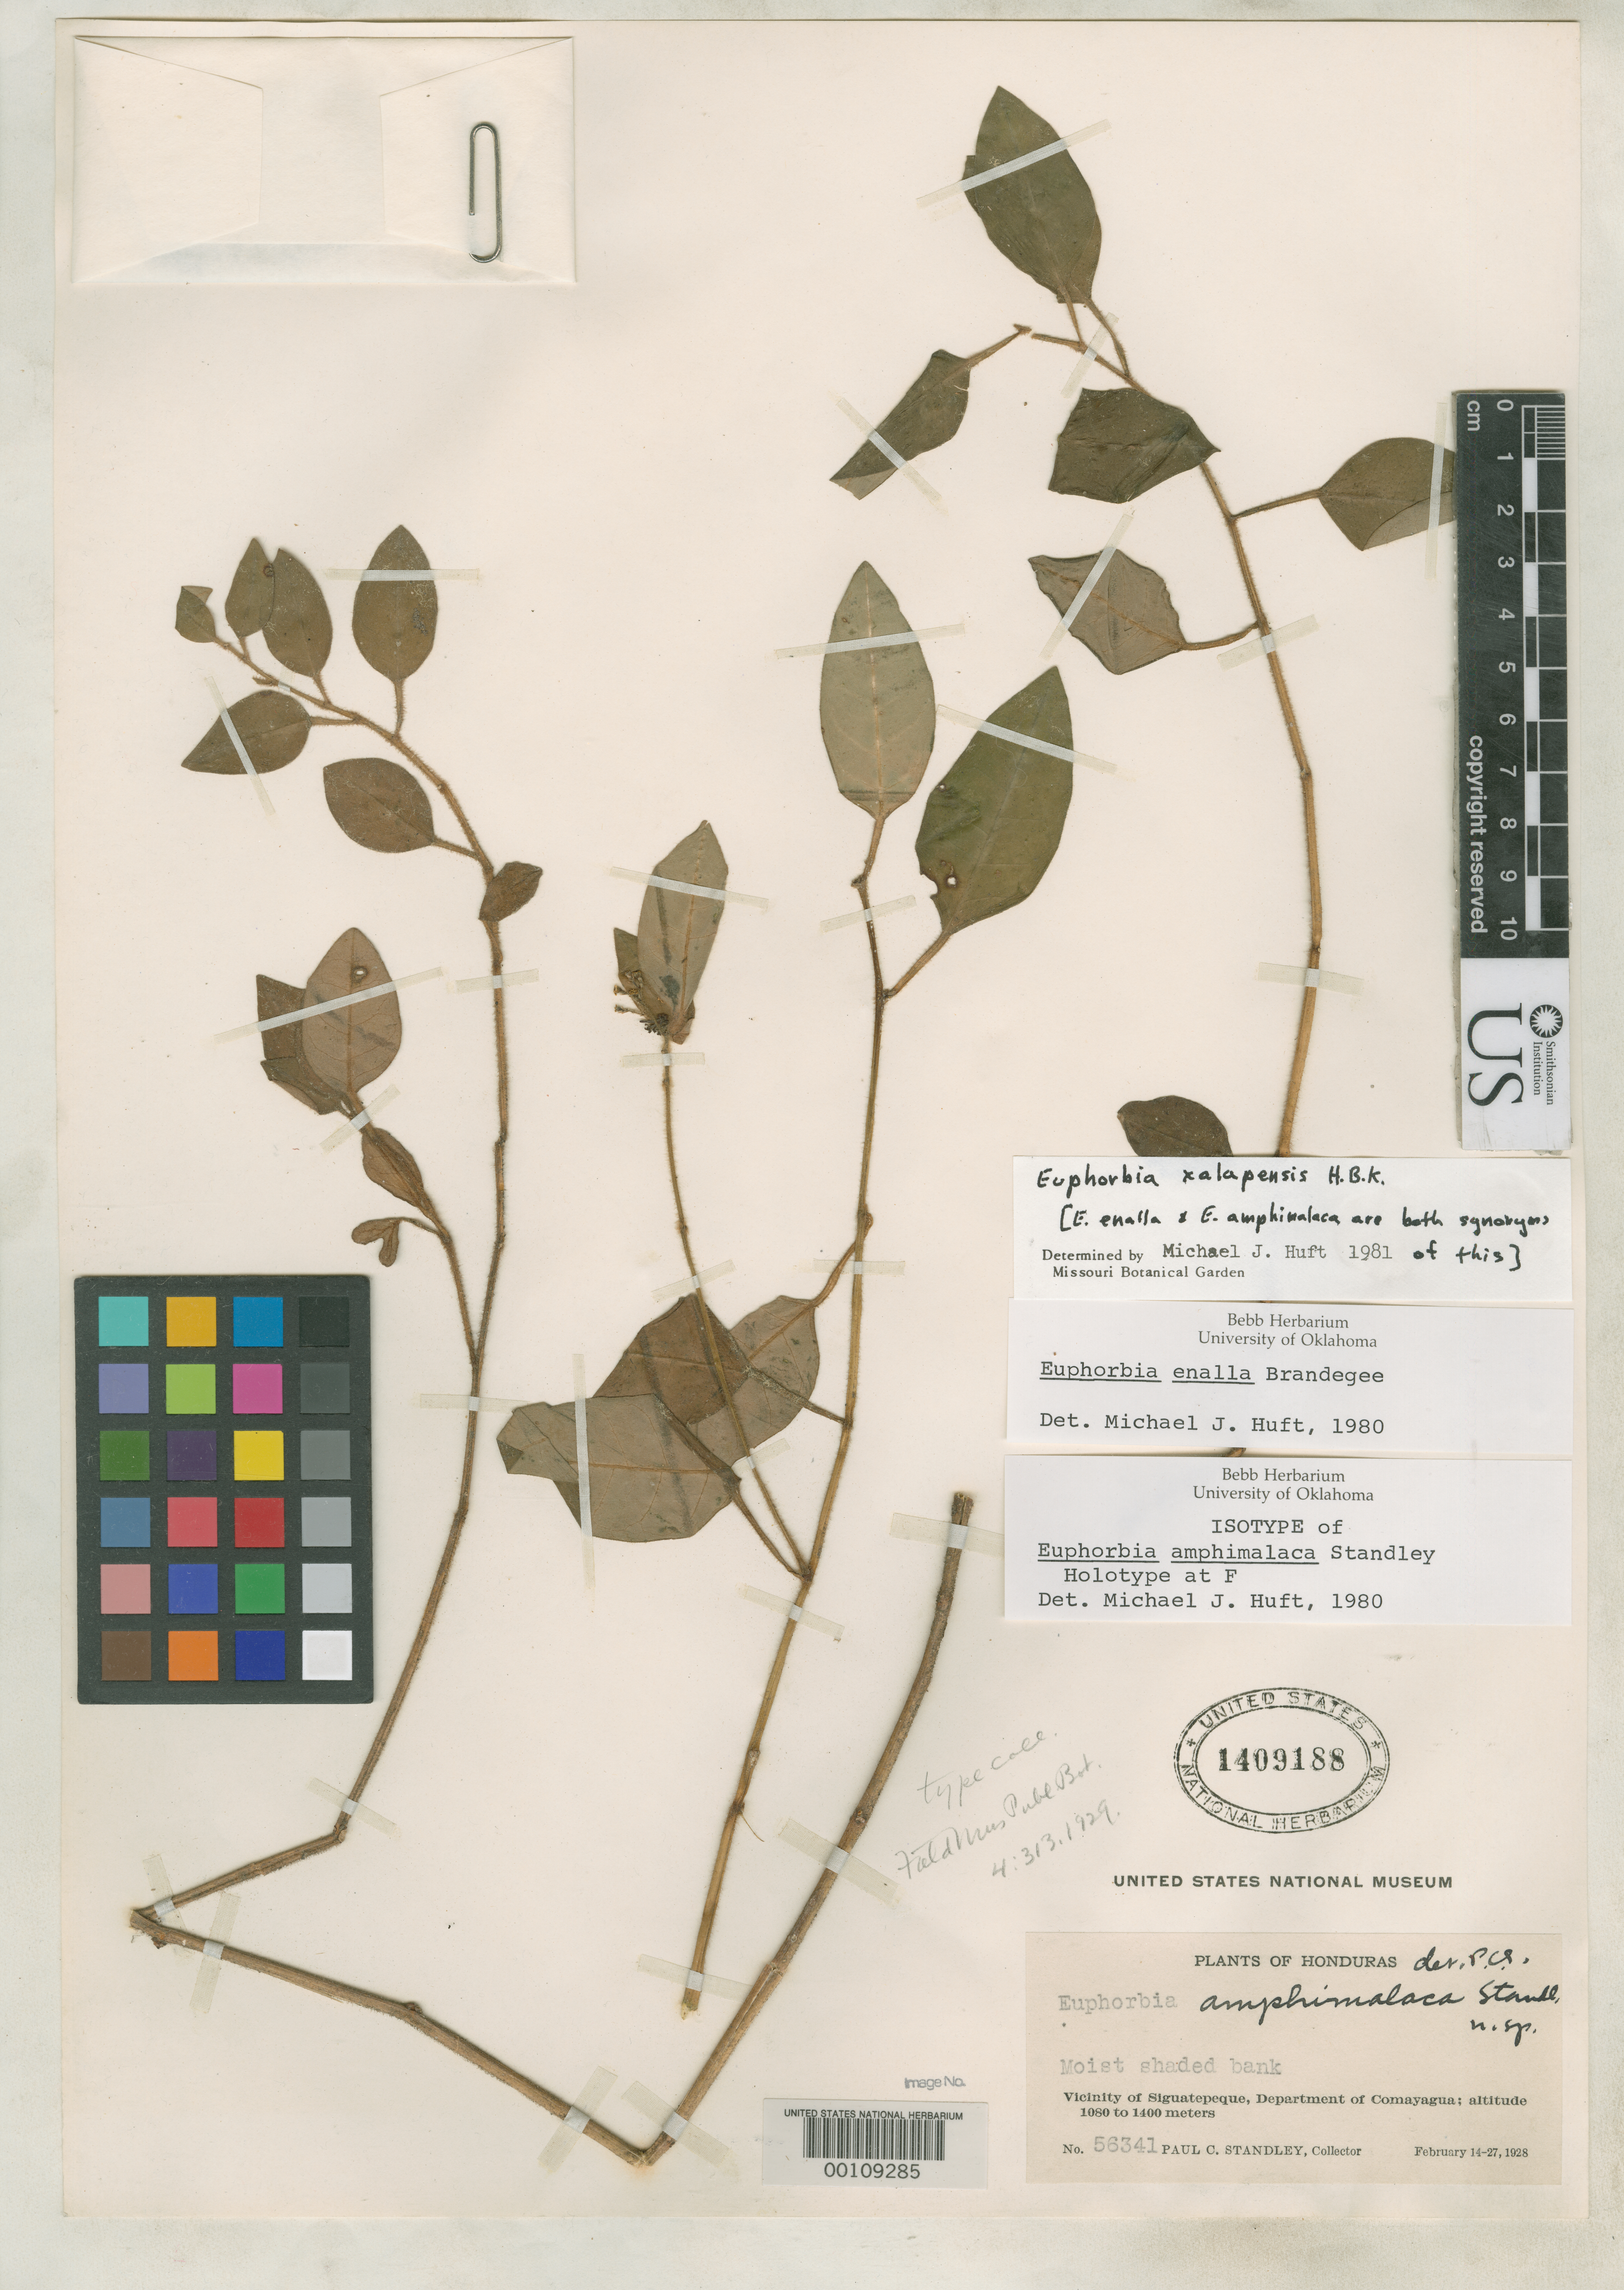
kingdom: Plantae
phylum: Tracheophyta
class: Magnoliopsida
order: Malpighiales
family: Euphorbiaceae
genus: Euphorbia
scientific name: Euphorbia amphimalaca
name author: Standl.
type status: Type Collection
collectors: P. C. Standley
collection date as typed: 14 Feb 1928 to 27 Feb 1928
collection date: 1928-02-14/1928-02-27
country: Honduras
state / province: Comayagua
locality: Vicinity of Siguatepeque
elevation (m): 1080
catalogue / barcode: US 1409188